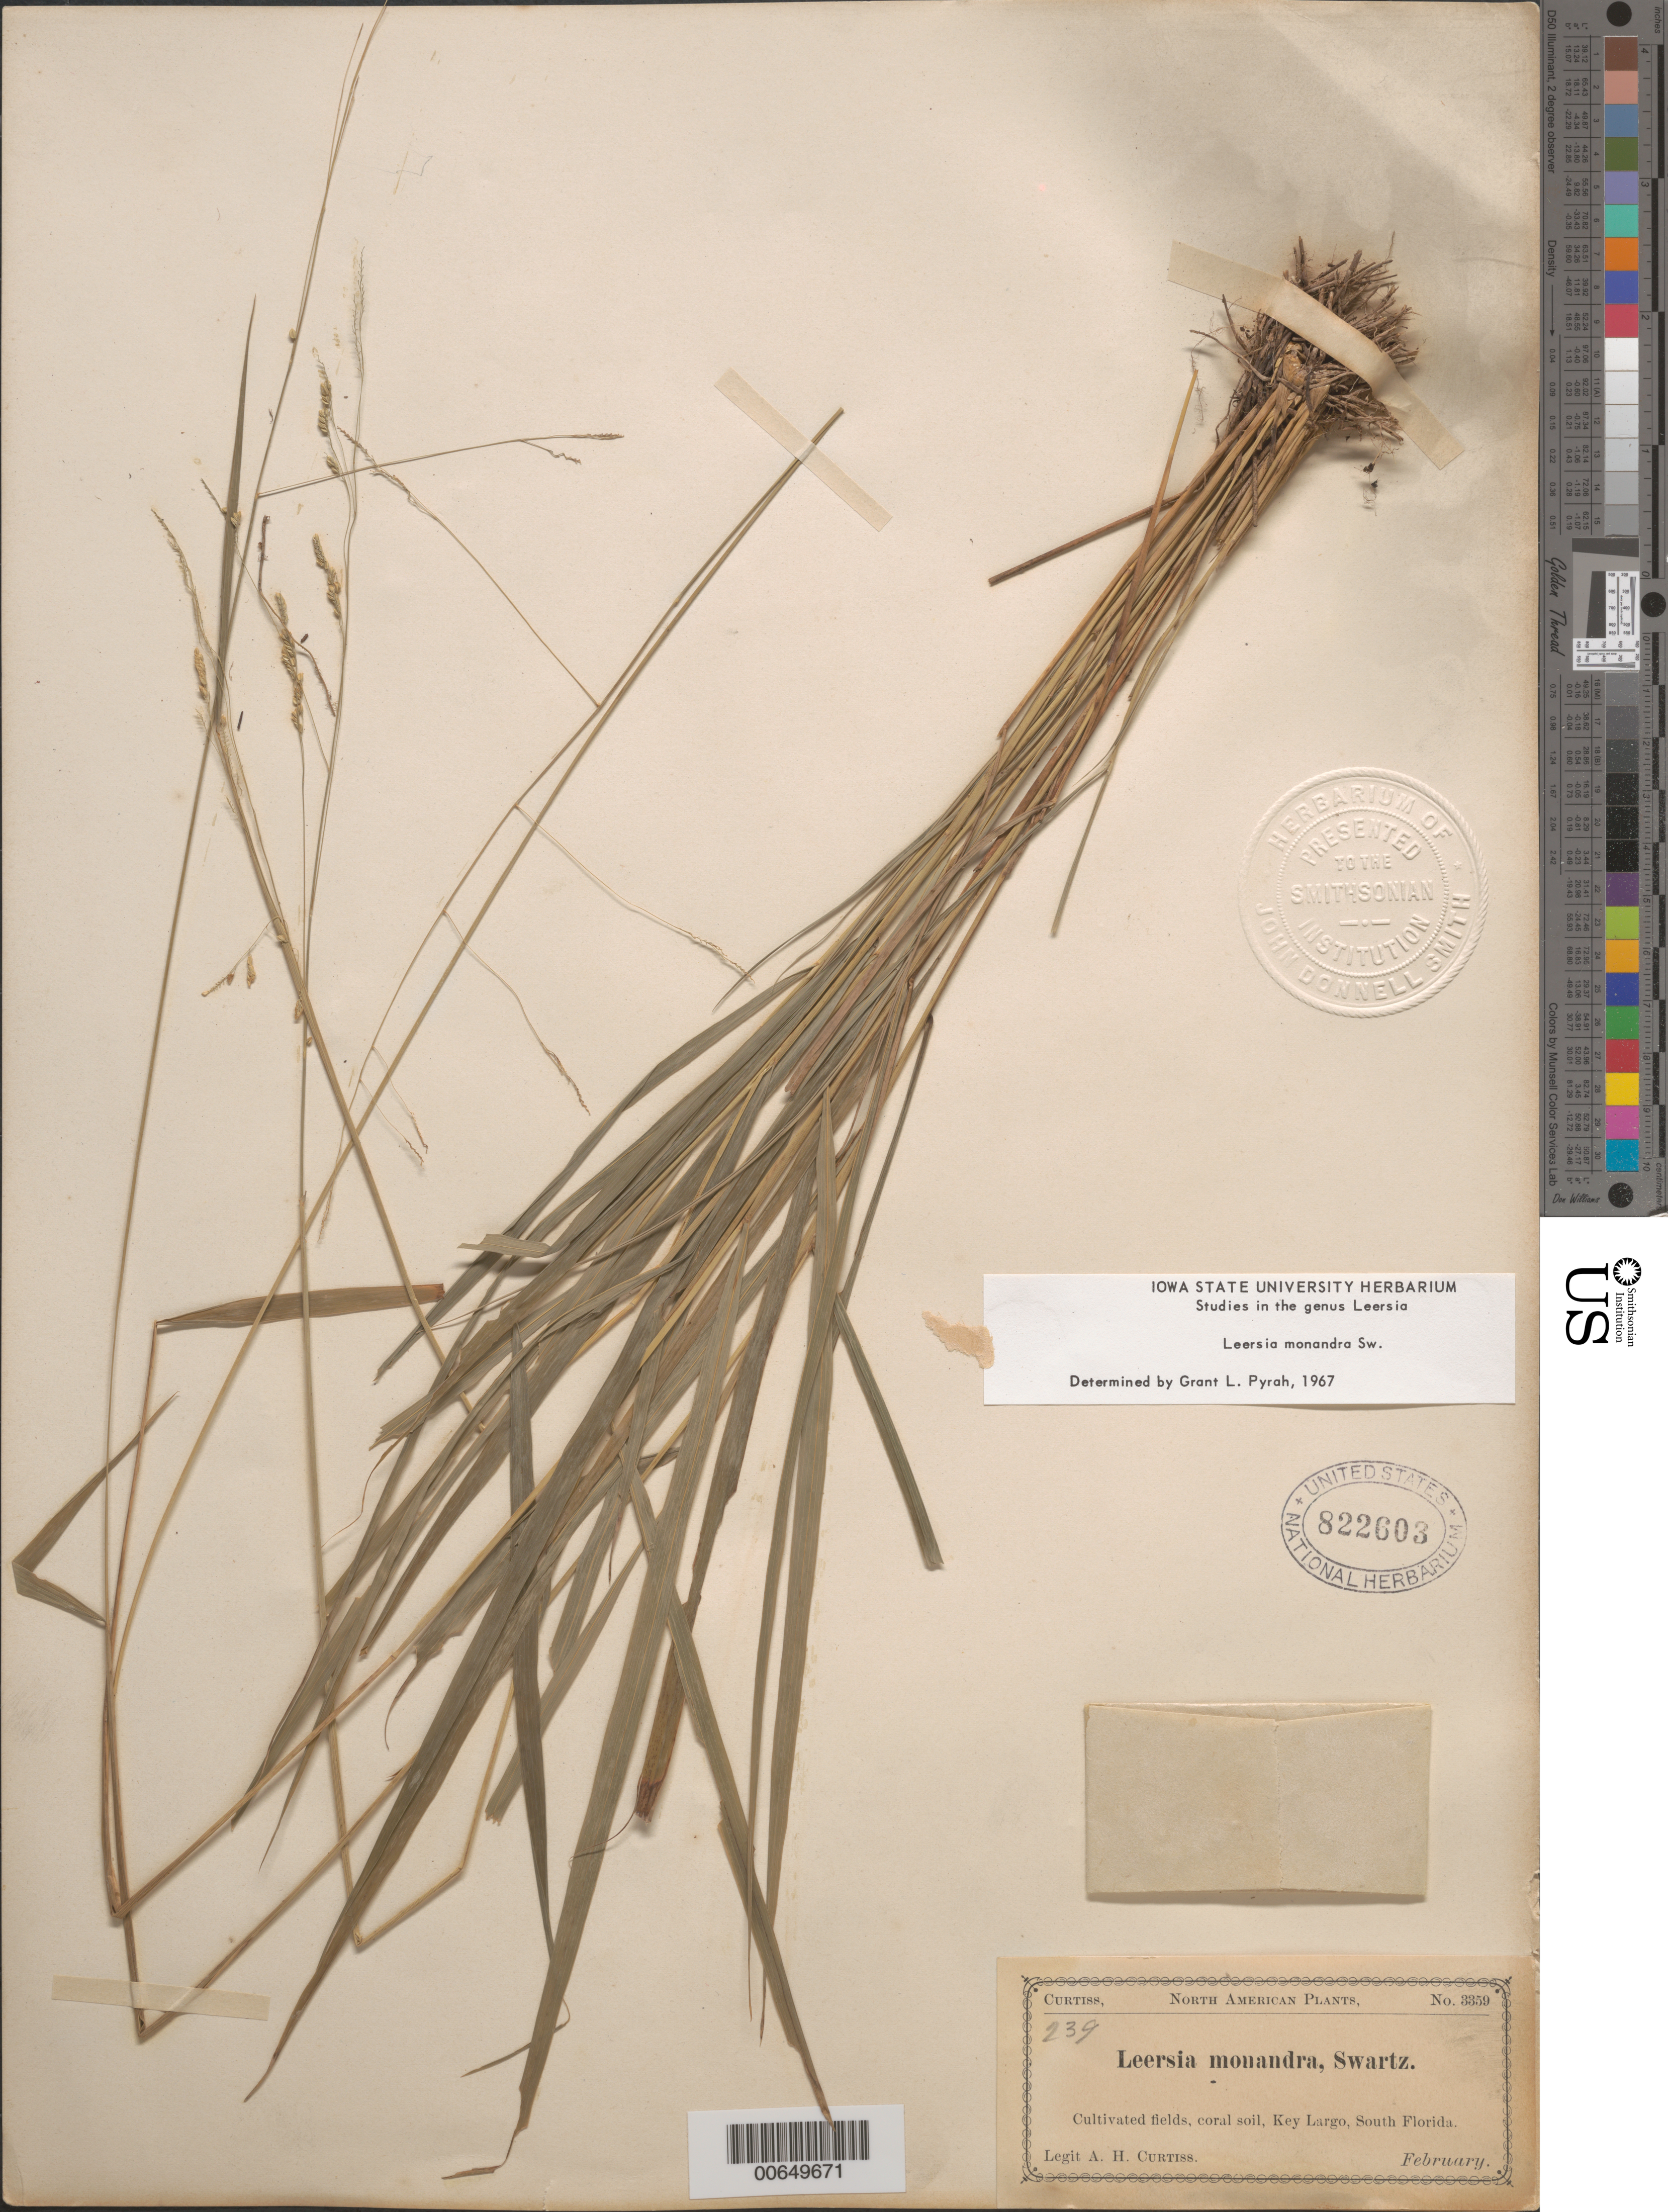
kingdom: Plantae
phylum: Tracheophyta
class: Liliopsida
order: Poales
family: Poaceae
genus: Leersia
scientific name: Leersia monandra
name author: Sw.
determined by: Pyrah, G. L.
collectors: A. H. Curtiss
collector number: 3359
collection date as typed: Feb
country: United States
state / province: Florida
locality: Key Largo, South Florida.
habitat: Cultivated fields, coral soil.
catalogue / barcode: US 822603